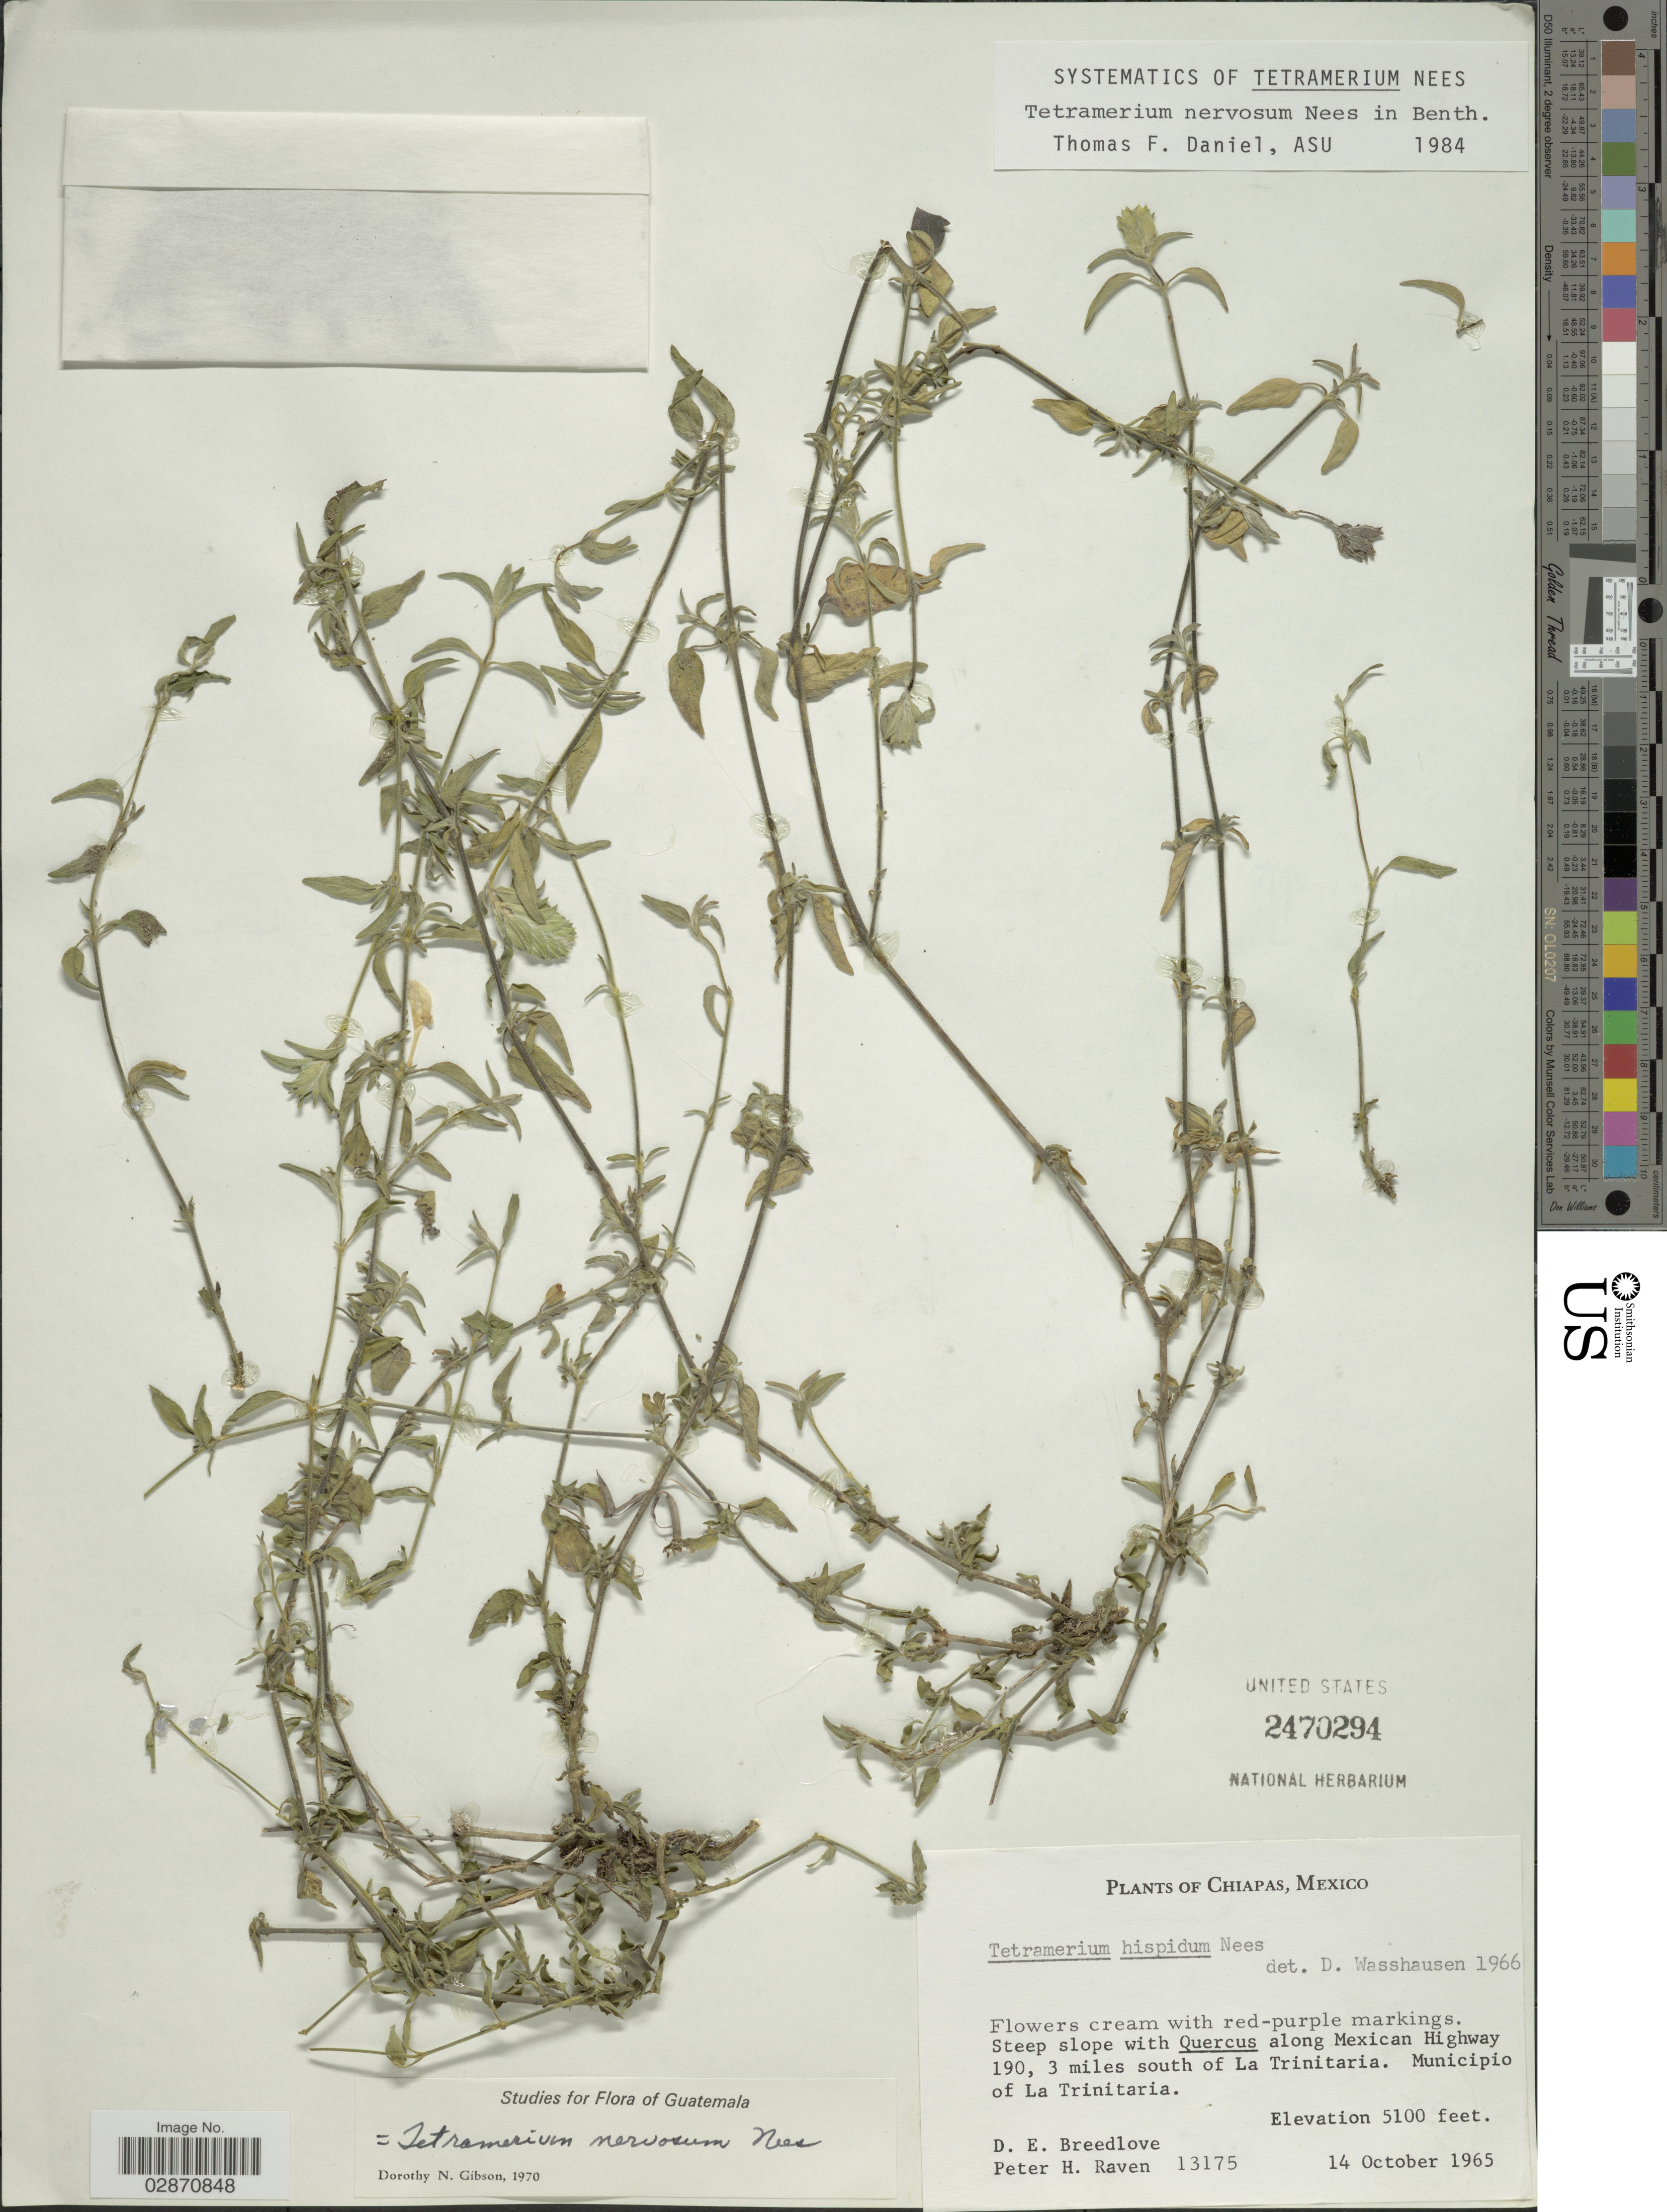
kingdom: Plantae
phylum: Tracheophyta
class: Magnoliopsida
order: Lamiales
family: Acanthaceae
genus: Tetramerium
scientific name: Tetramerium nervosum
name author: Nees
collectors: D. E. Breedlove & P. Raven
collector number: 13175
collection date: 1965-10-14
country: Mexico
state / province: Chiapas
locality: Along Mexican Highway 190, 3 miles south of La Trinitaria. Municipio of La Trinitaria.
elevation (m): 1554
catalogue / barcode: US 2470294